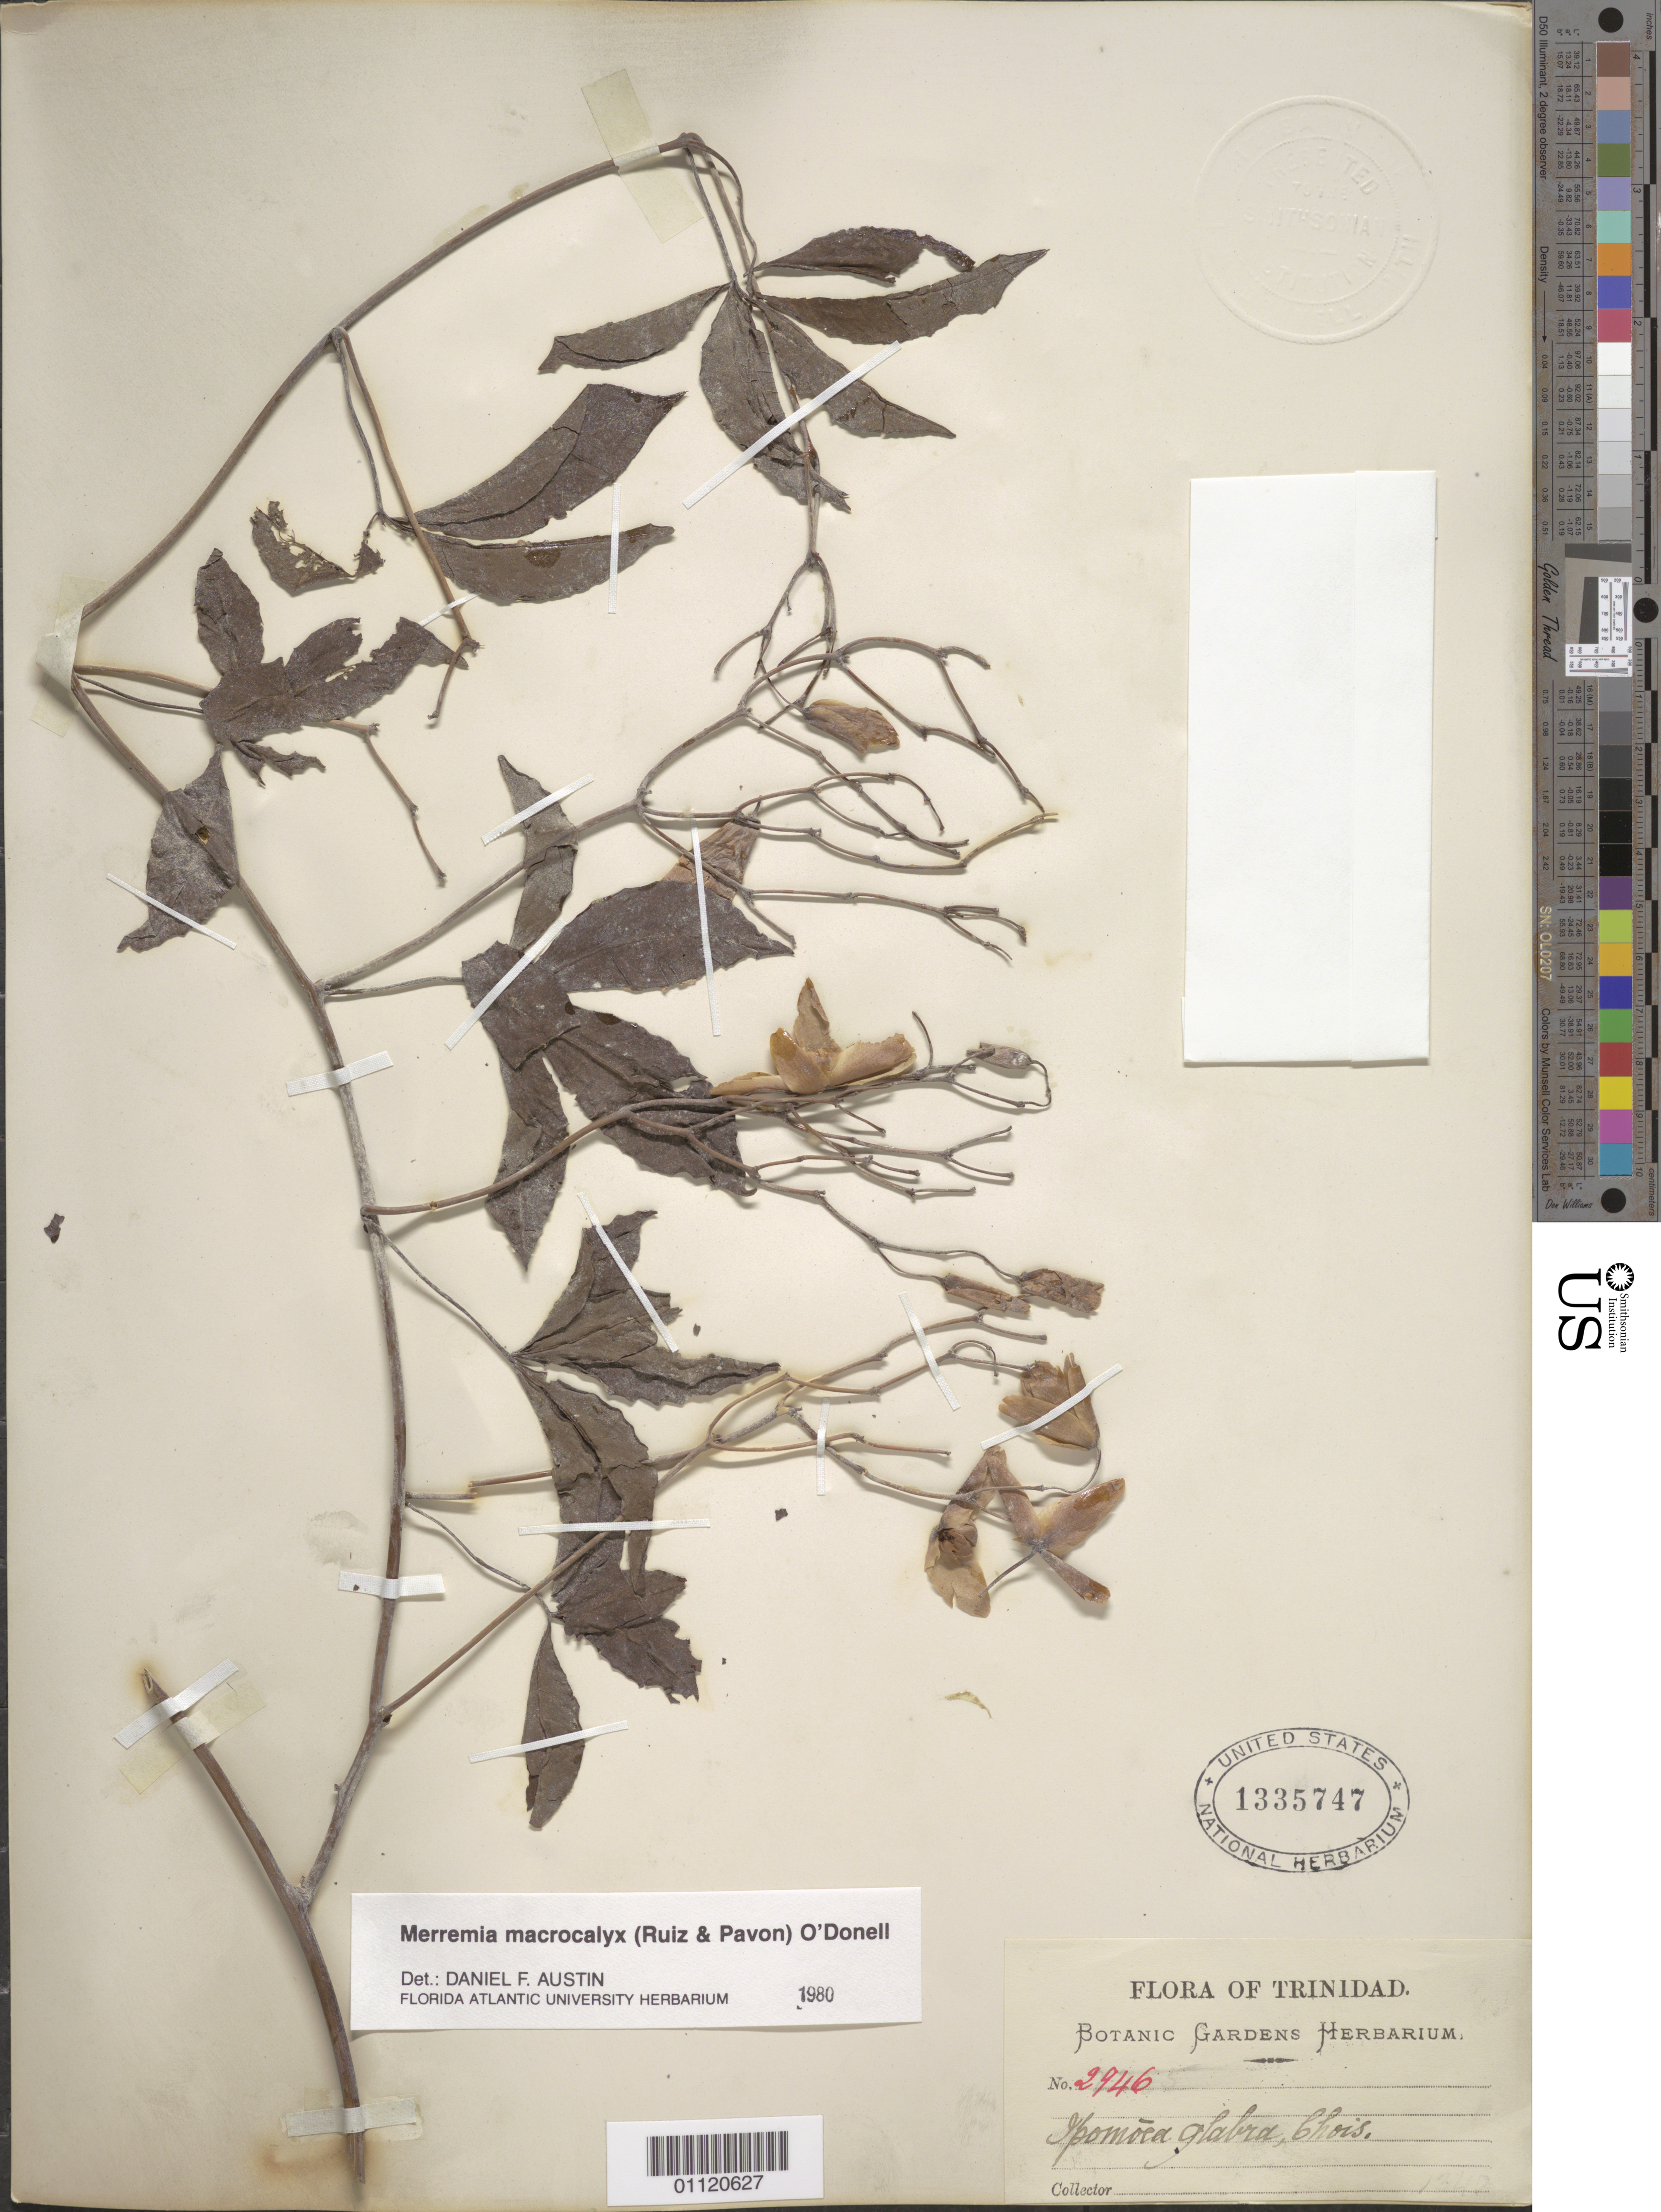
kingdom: Plantae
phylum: Tracheophyta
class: Magnoliopsida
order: Solanales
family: Convolvulaceae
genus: Distimake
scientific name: Distimake macrocalyx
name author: (Ruiz & Pav.) A. R. Simões & Staples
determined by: Strong, Mark T., (BOT), Smithsonian Institution - National Museum of Natural History (UNITED STATES)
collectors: Botanic Gardens Herbarium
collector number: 2946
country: Trinidad and Tobago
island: Trinidad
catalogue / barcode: US 1335747